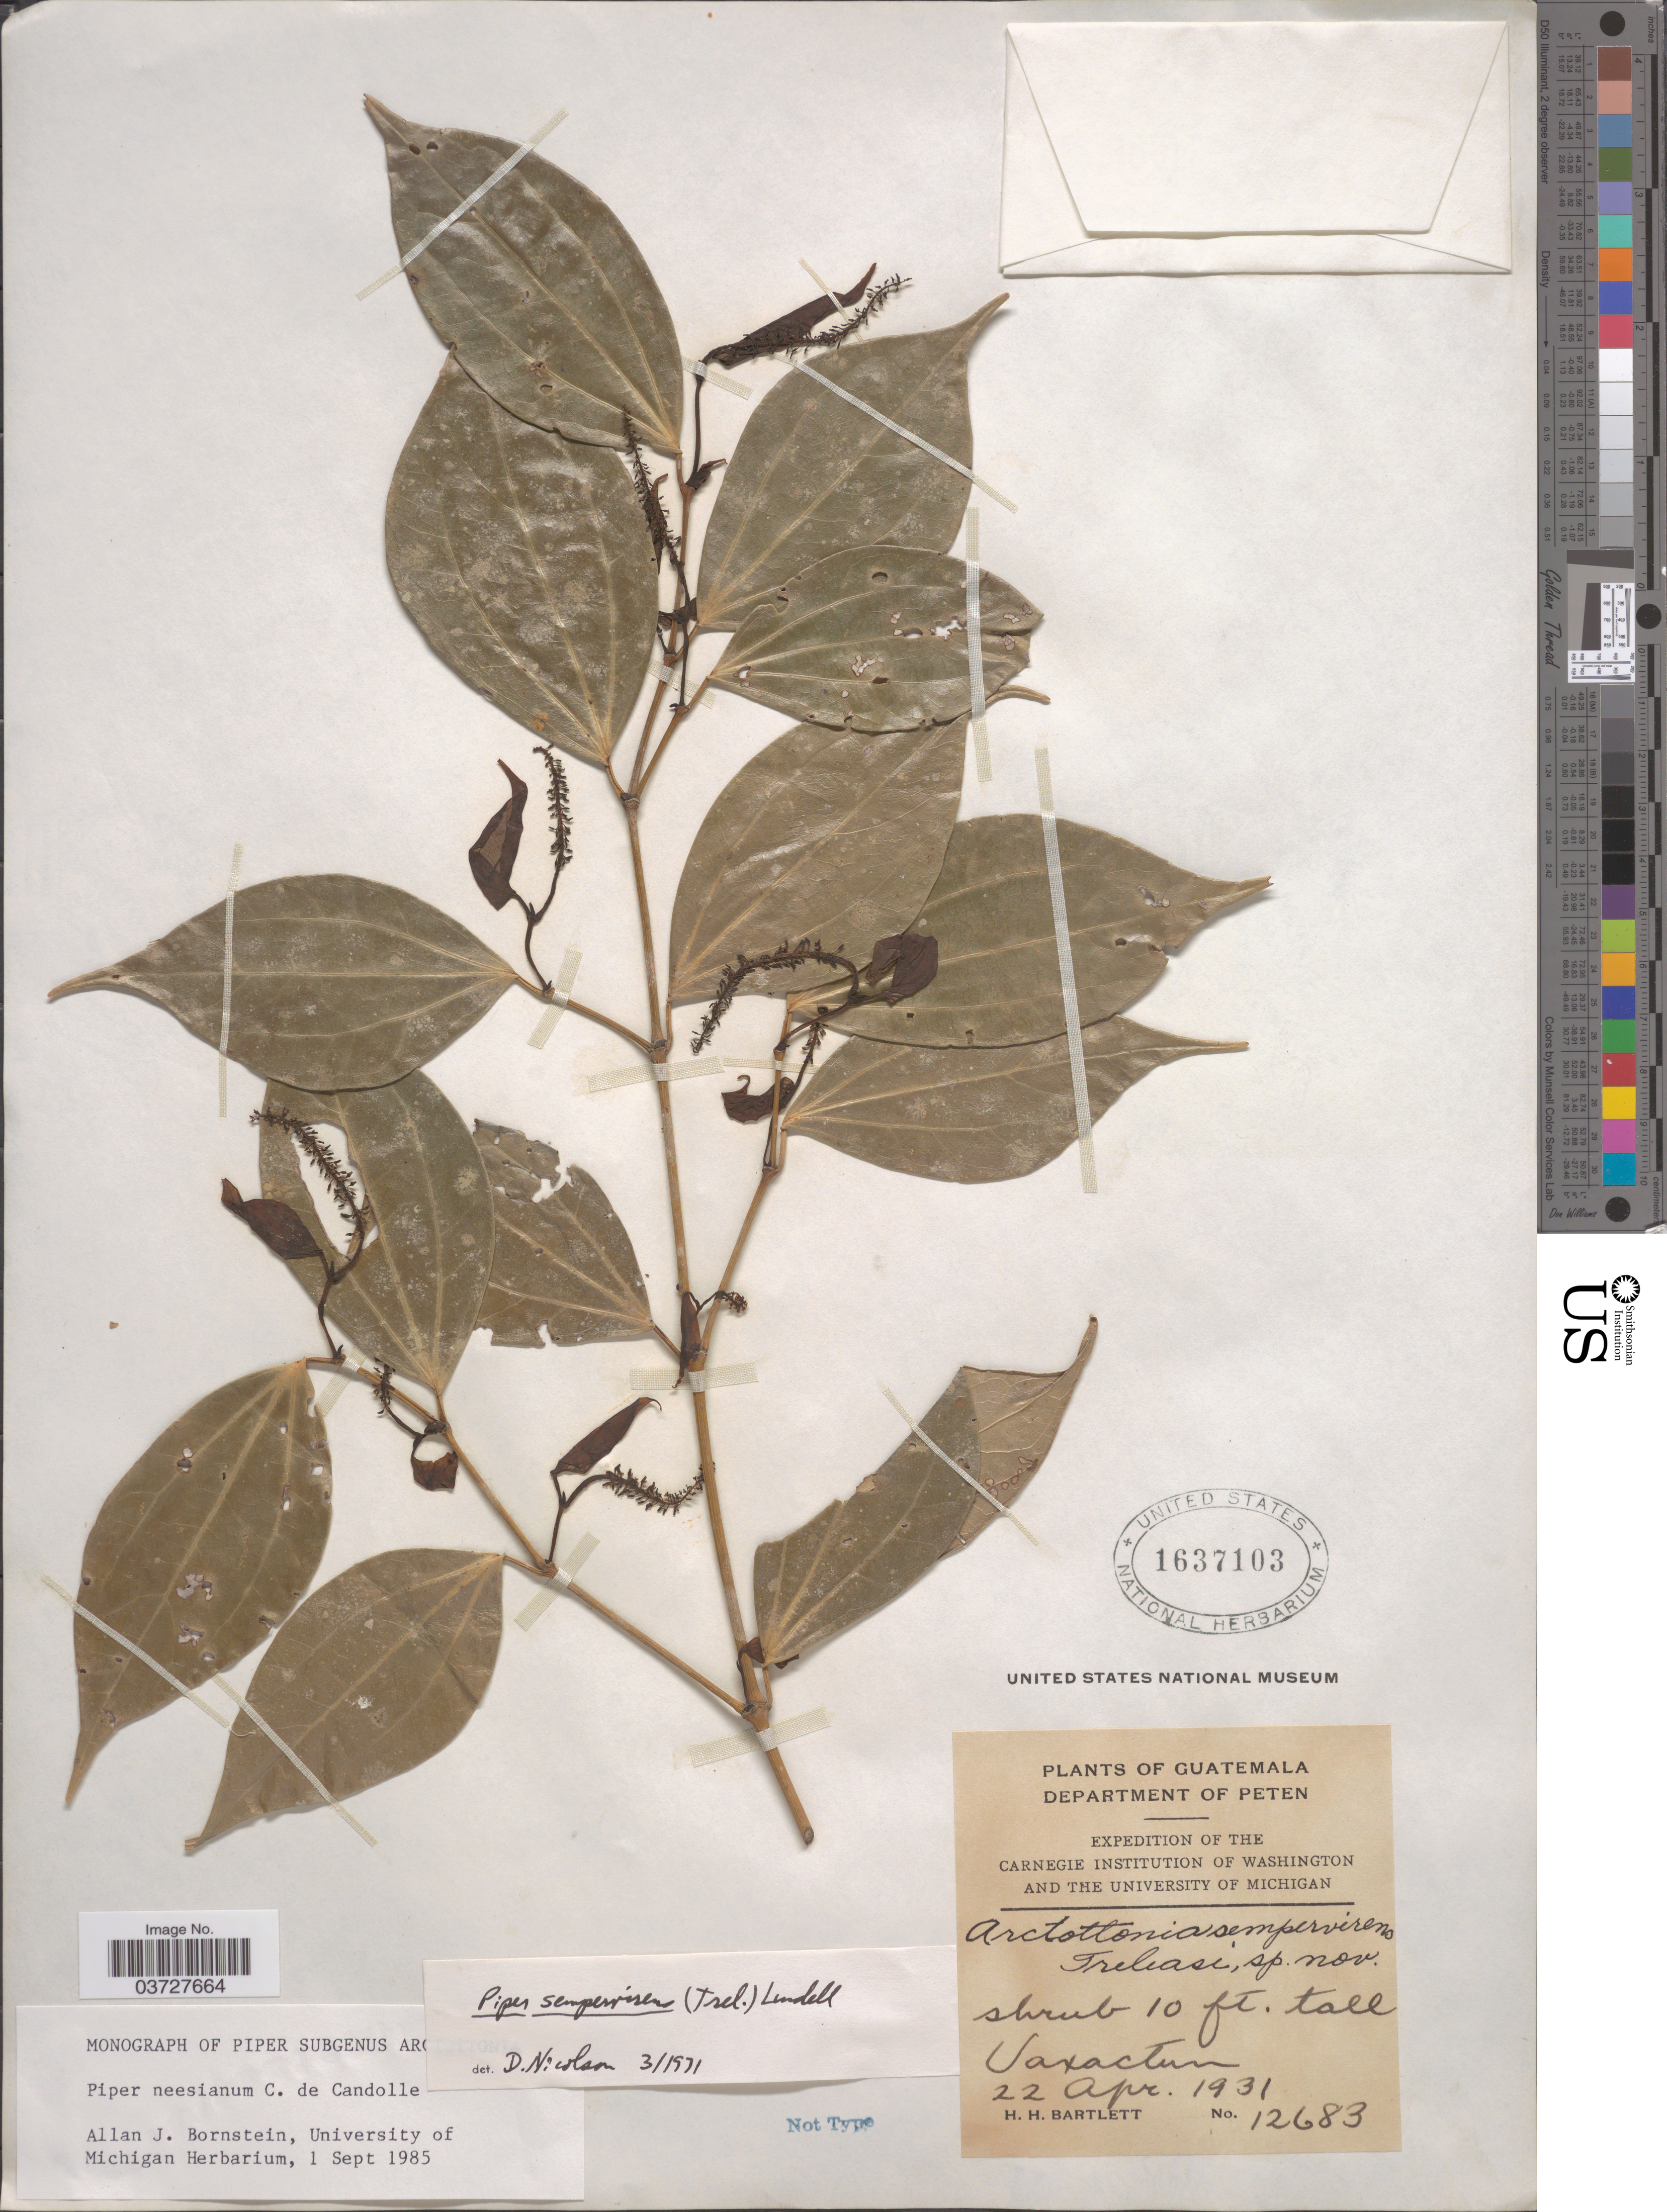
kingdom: Plantae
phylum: Tracheophyta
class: Magnoliopsida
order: Piperales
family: Piperaceae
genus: Piper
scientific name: Piper neesianum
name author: C. DC.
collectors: H. H. Bartlett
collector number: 12683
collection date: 1931-04-22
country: Guatemala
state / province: El Peten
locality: Department of Peten. Uaxactun.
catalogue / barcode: US 1637103